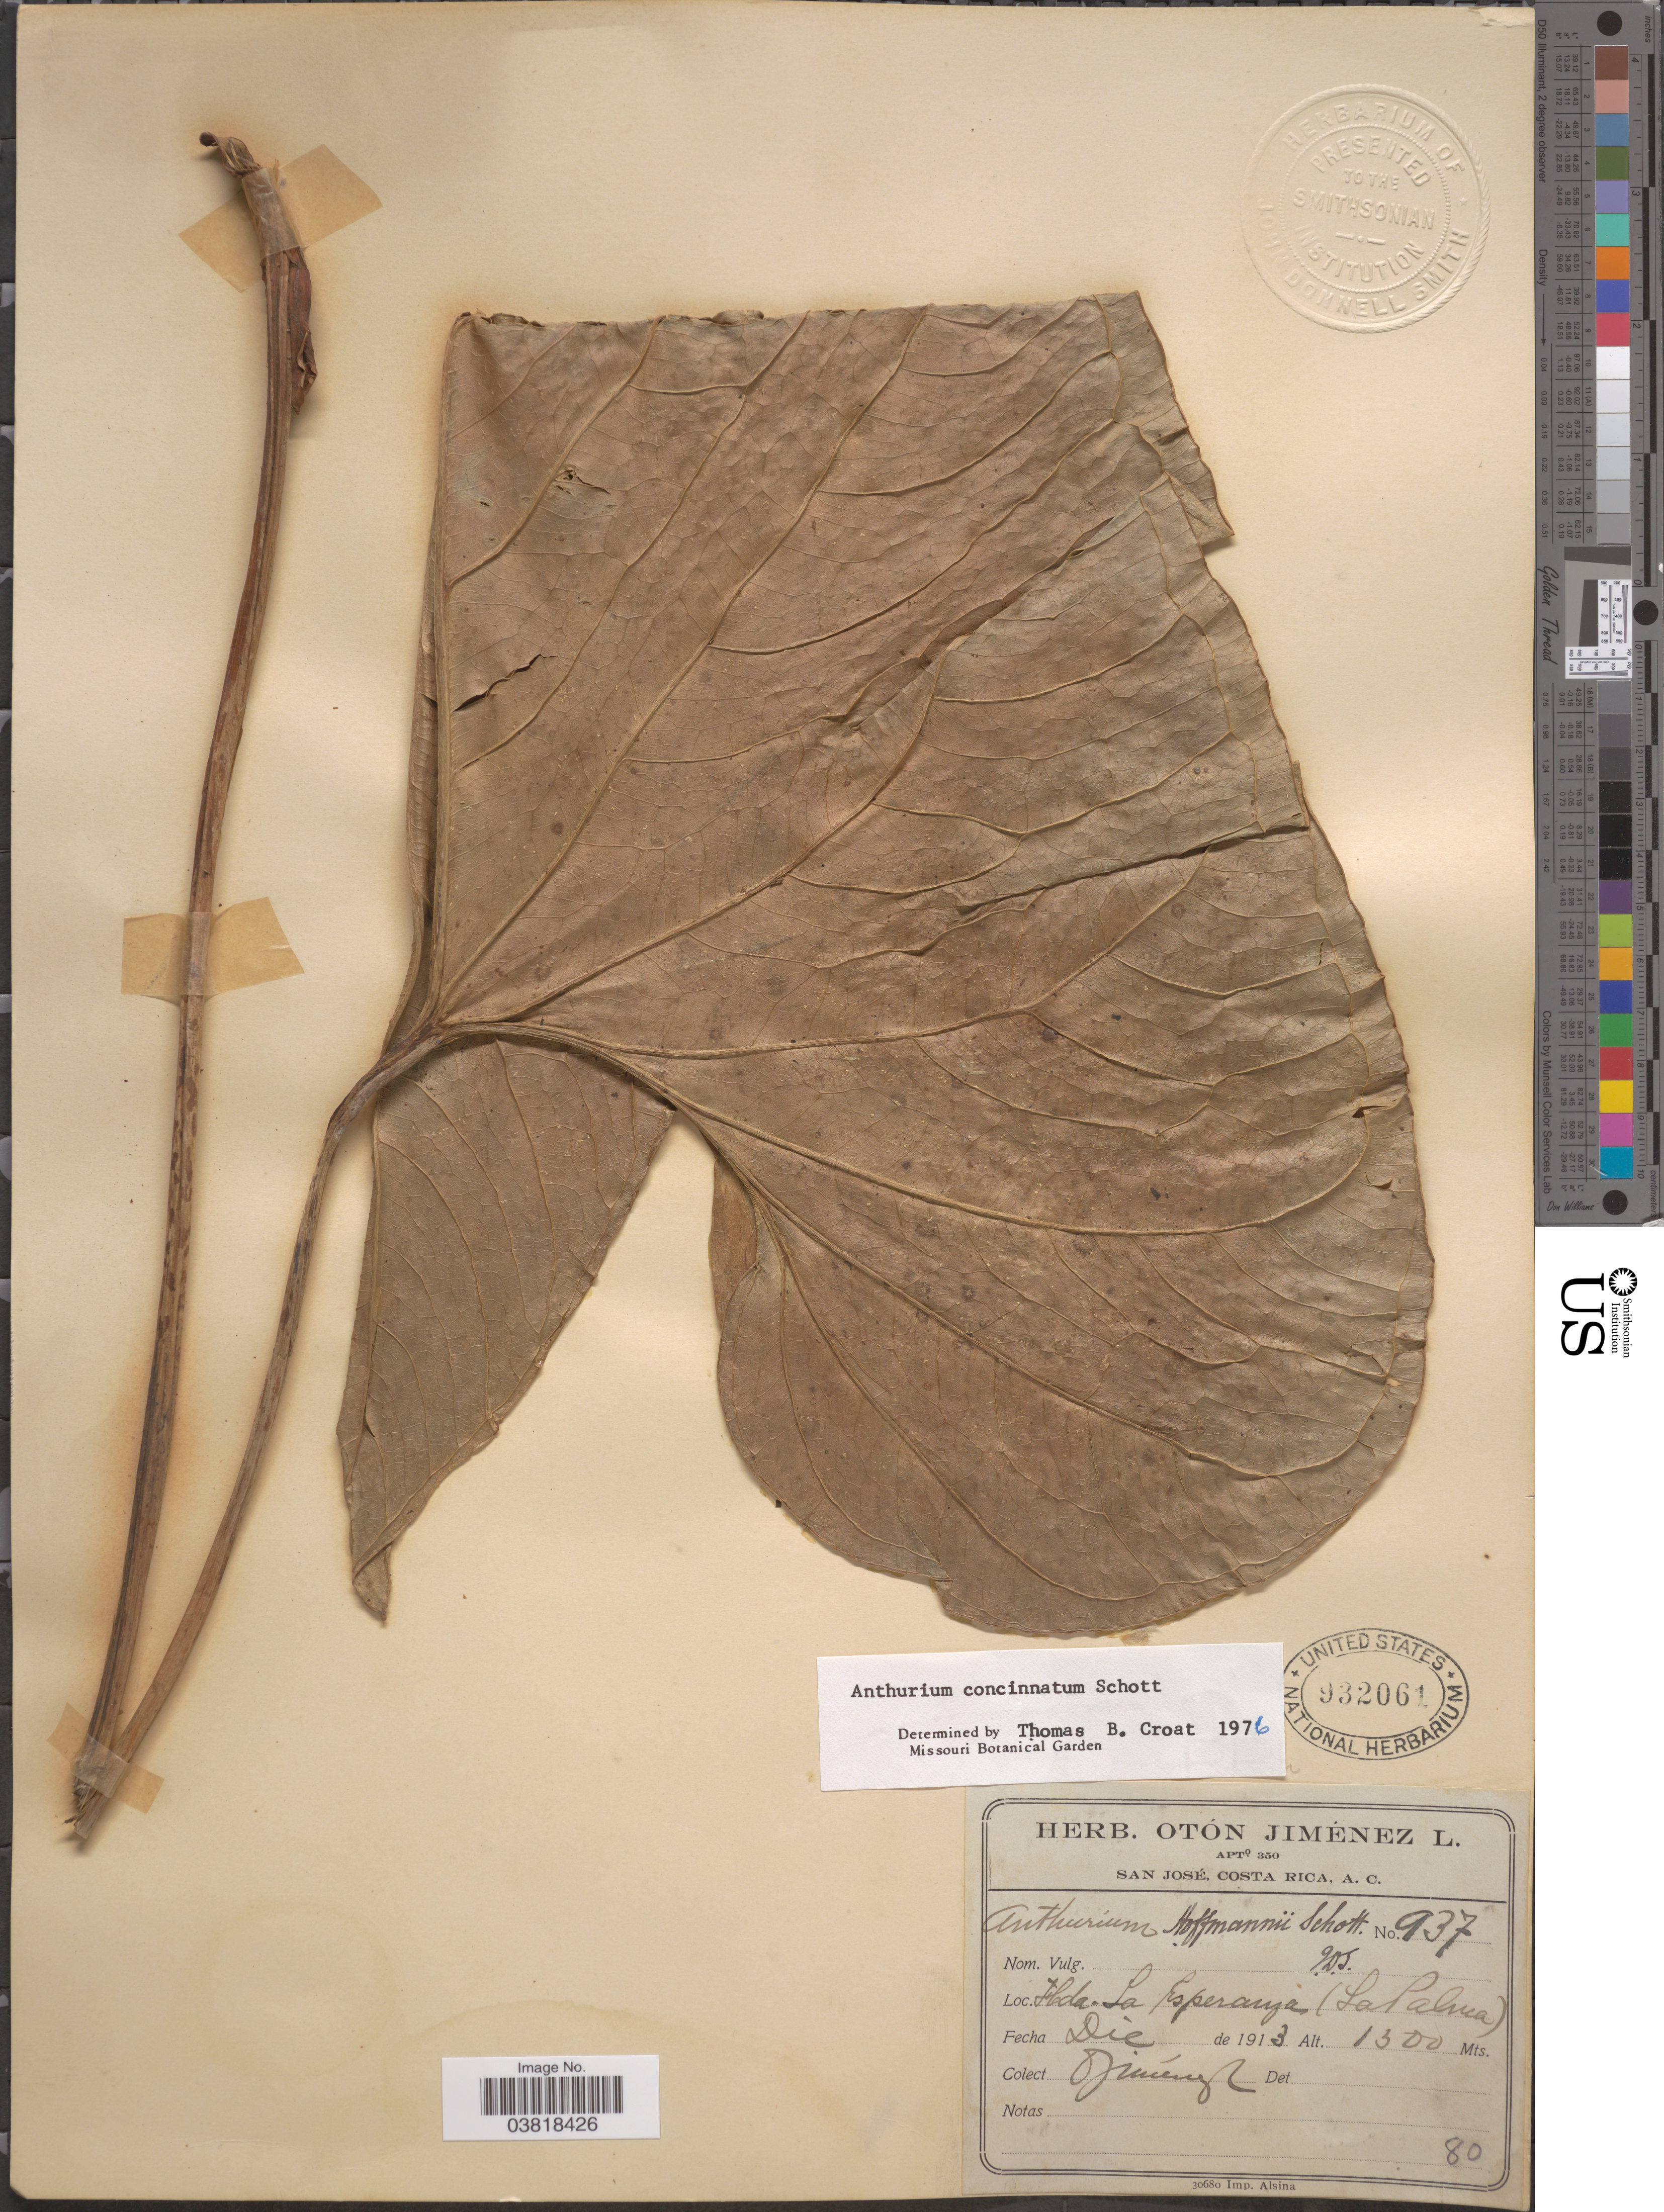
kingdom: Plantae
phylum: Tracheophyta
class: Liliopsida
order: Alismatales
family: Araceae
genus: Anthurium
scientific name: Anthurium concinnatum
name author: Schott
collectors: L. Jiménez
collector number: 937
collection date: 1913-12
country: Costa Rica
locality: Hda. La Esperanza (La Palma).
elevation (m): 1500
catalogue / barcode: US 932061